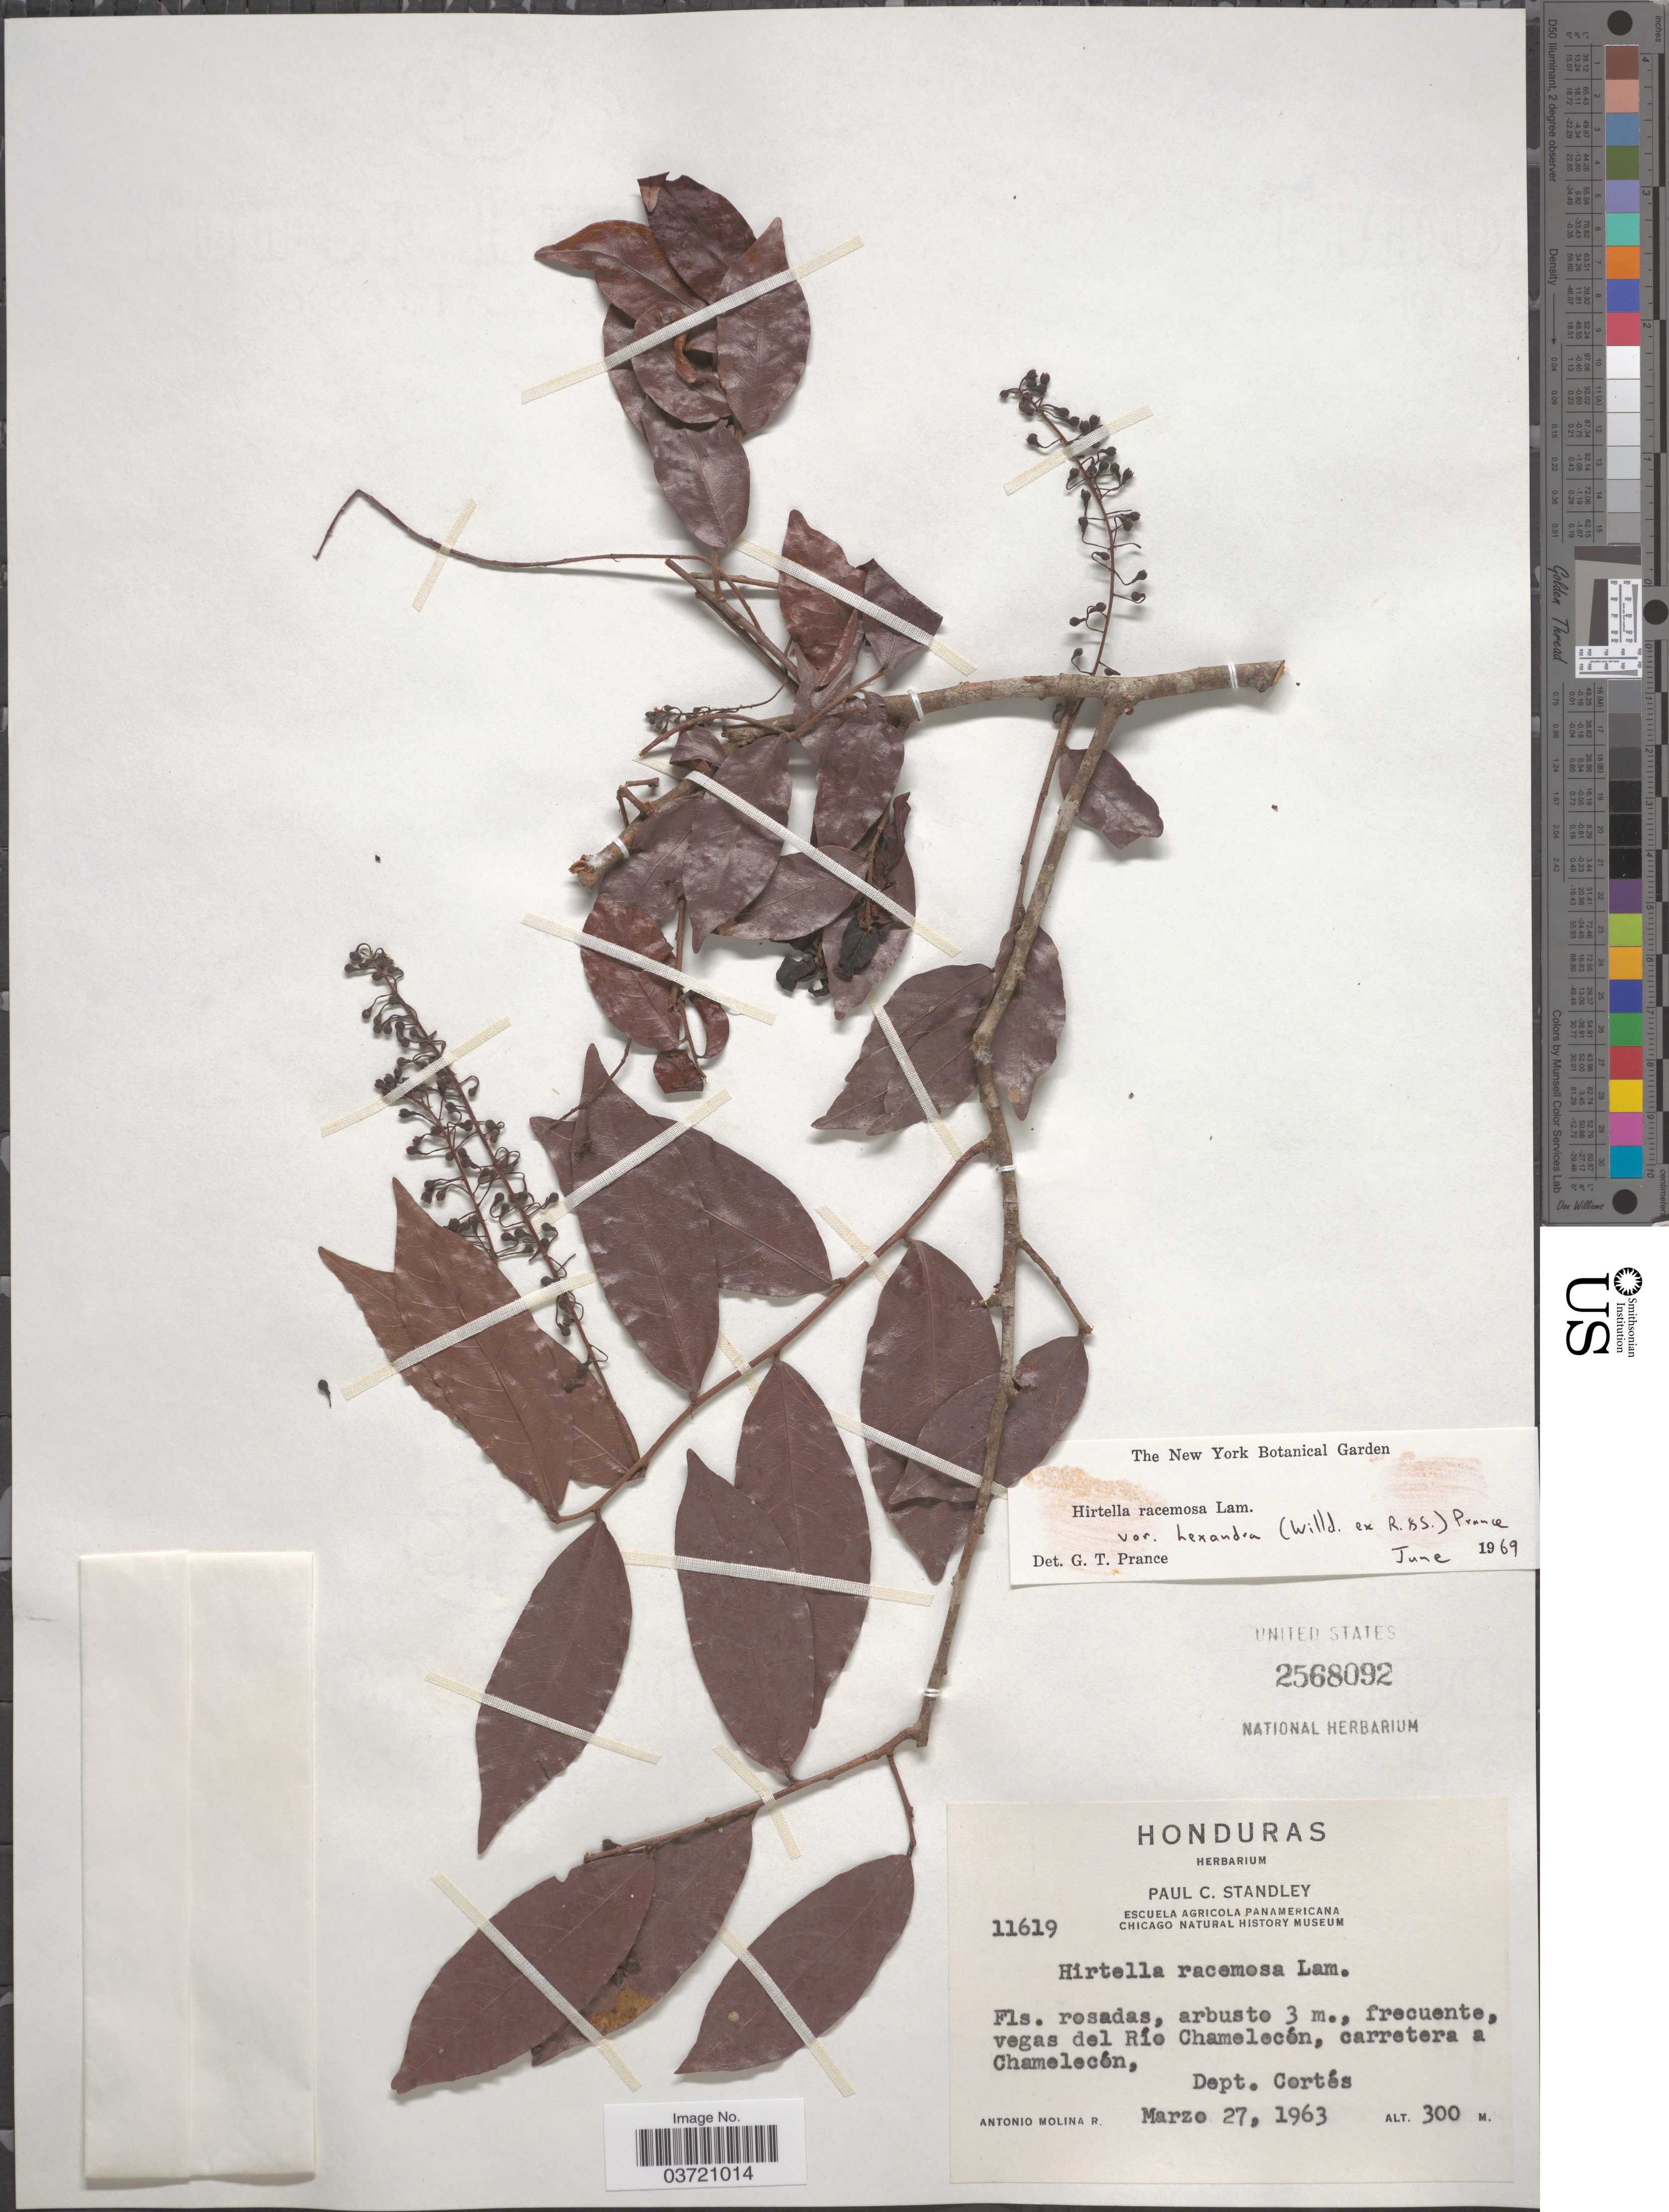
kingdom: Plantae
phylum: Tracheophyta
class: Magnoliopsida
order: Malpighiales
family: Chrysobalanaceae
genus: Hirtella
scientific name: Hirtella racemosa var. hexandra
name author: (Willd. ex Roem. & Schult.) Prance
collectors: A. Molina R.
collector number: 11619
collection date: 1963-03-27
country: Honduras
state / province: Cortes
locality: Vegas del Río Chamelecón, carretera a Chamelecón, Dept. Cortés.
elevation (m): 300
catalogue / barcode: US 2568092